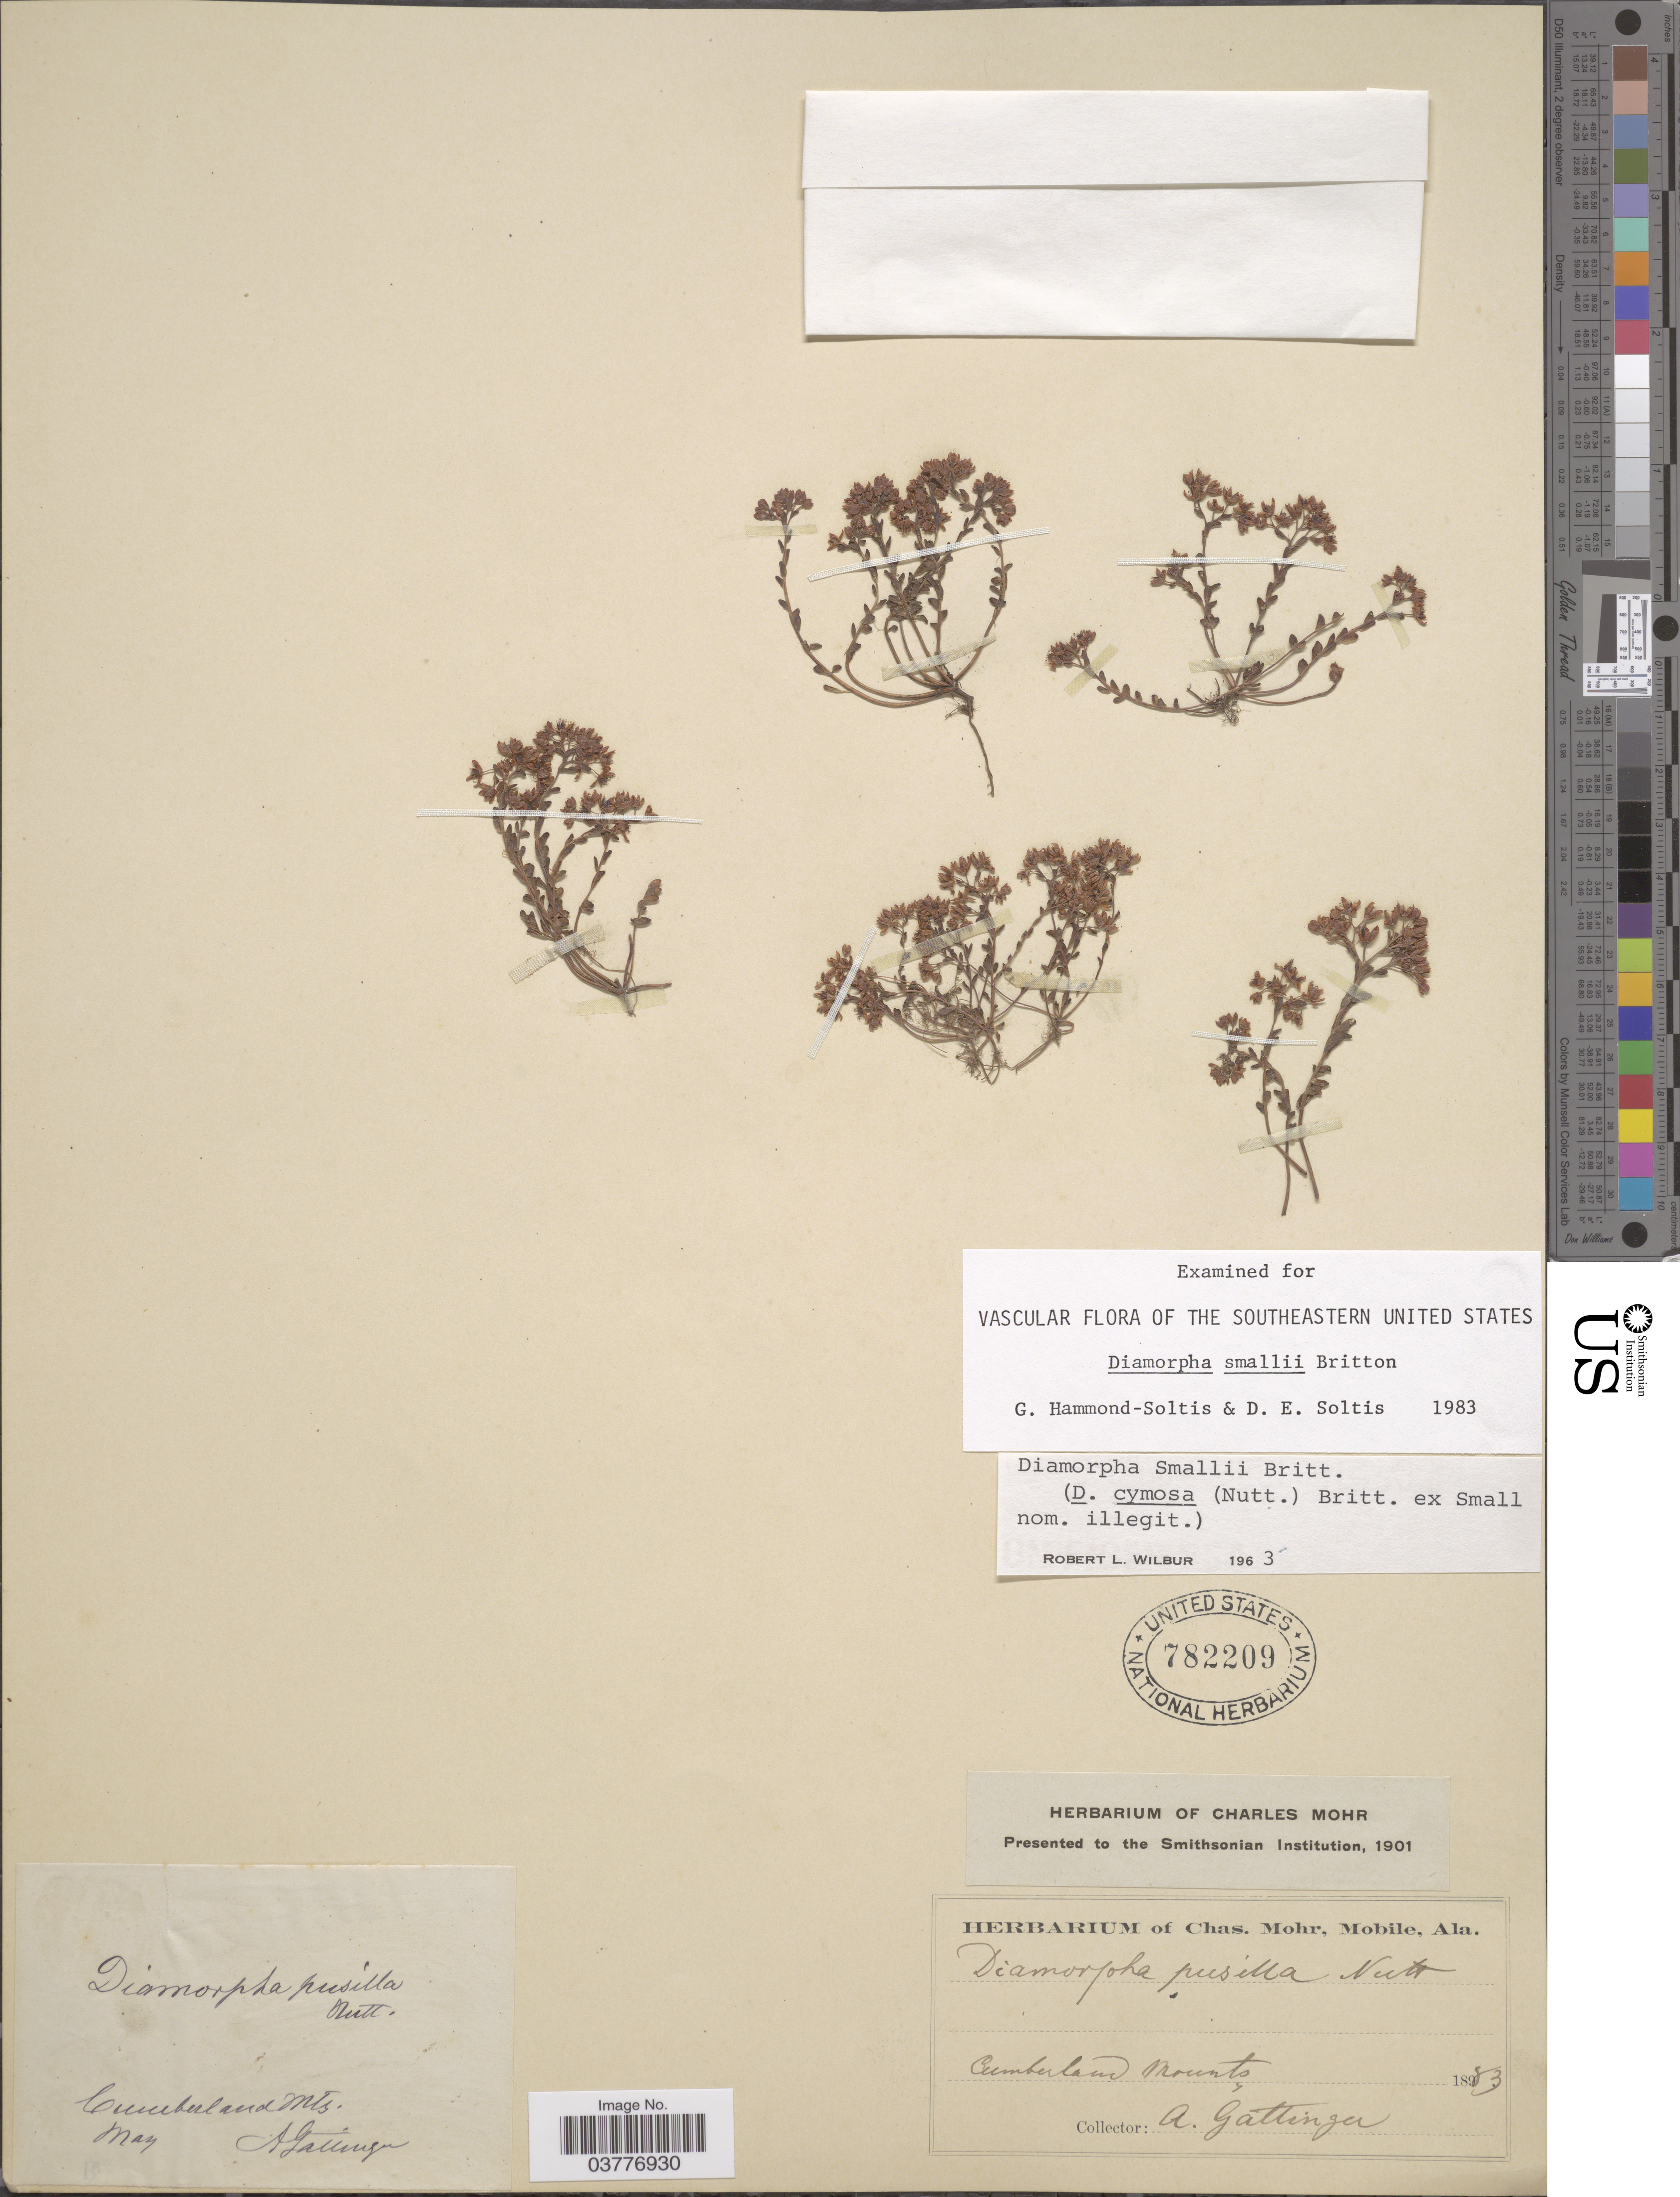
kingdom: Plantae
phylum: Tracheophyta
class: Magnoliopsida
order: Saxifragales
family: Crassulaceae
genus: Sedum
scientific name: Sedum smallii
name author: (Britton) H.E. Ahles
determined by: Strong, Mark T., (BOT), Smithsonian Institution - National Museum of Natural History (UNITED STATES)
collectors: A. Gattinger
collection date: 1883-05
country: United States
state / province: Alabama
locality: Cumberland Mts.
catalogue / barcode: US 782209